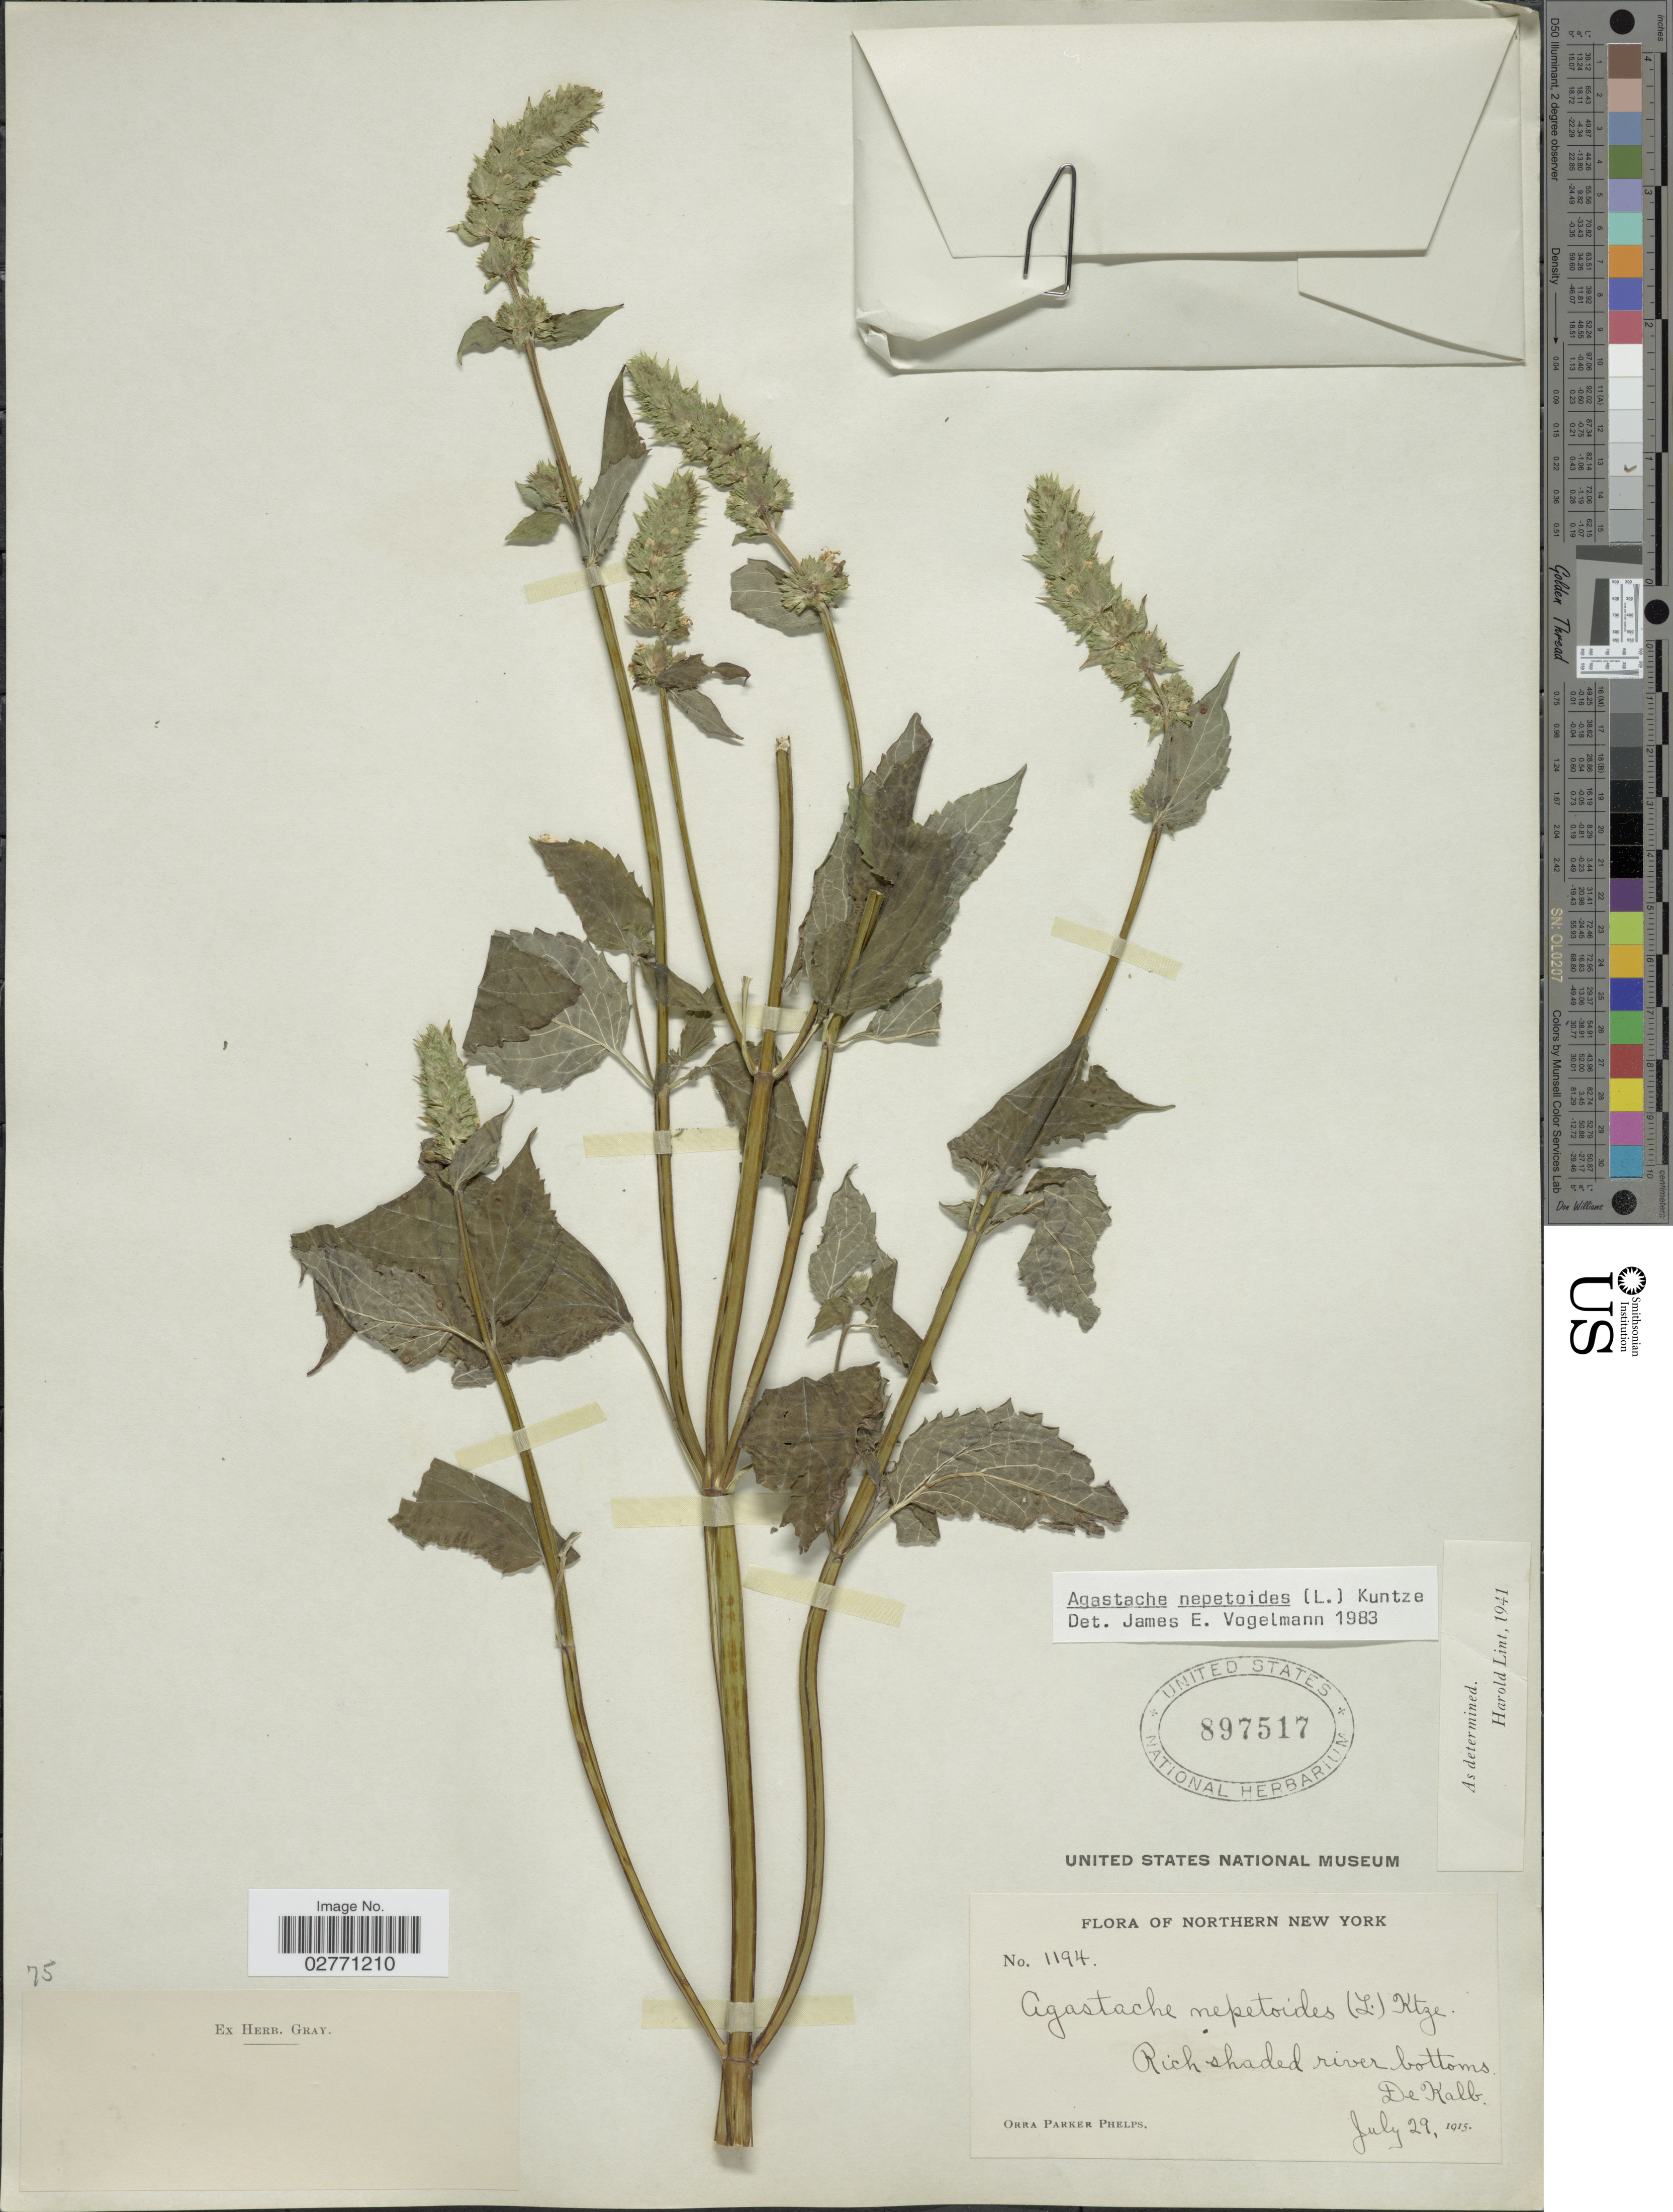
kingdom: Plantae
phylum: Tracheophyta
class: Magnoliopsida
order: Lamiales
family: Lamiaceae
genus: Agastache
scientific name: Agastache nepetoides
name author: (L.) Kuntze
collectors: O. P. Phelps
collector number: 1194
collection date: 1915-07-29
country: United States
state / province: New York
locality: Northern New York. Rich shaded river bottoms, De Kalb.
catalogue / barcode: US 897517